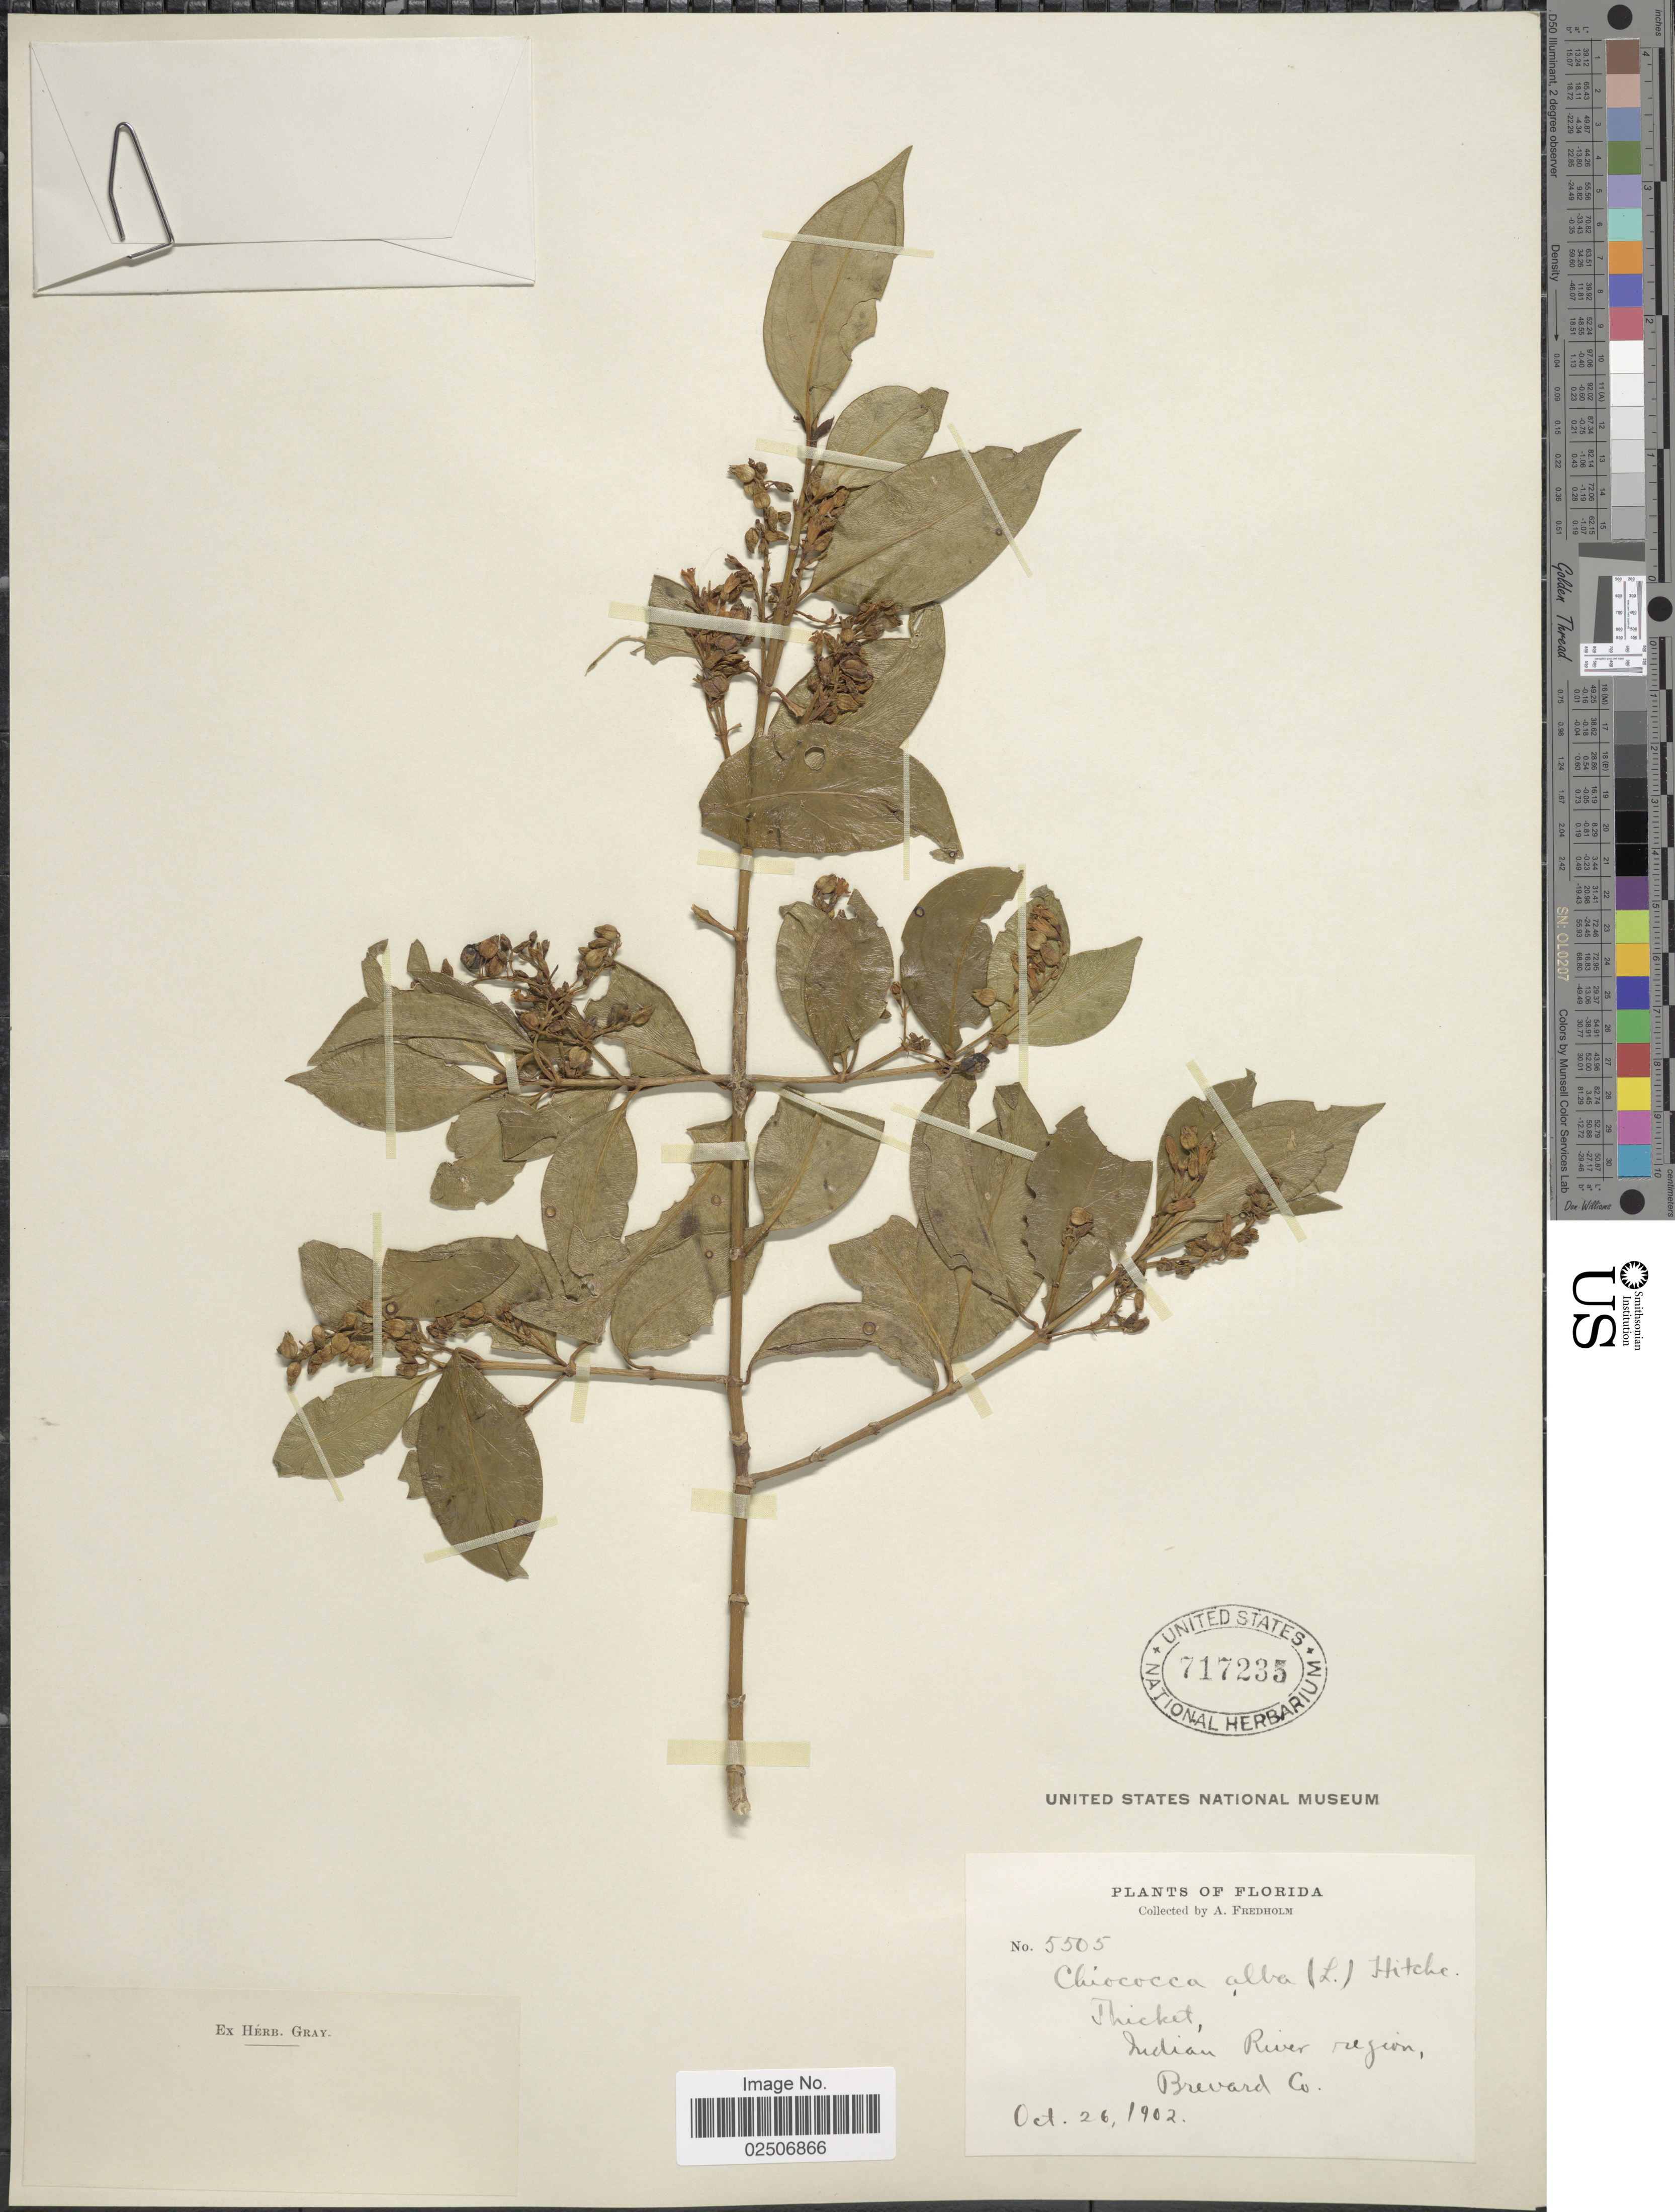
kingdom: Plantae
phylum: Tracheophyta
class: Magnoliopsida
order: Gentianales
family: Rubiaceae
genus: Chiococca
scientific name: Chiococca alba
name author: (L.) Hitchc.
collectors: A. Fredholm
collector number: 5505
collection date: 1902-10-26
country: United States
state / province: Florida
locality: Indian River region, Brevard Co.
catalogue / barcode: US 717235